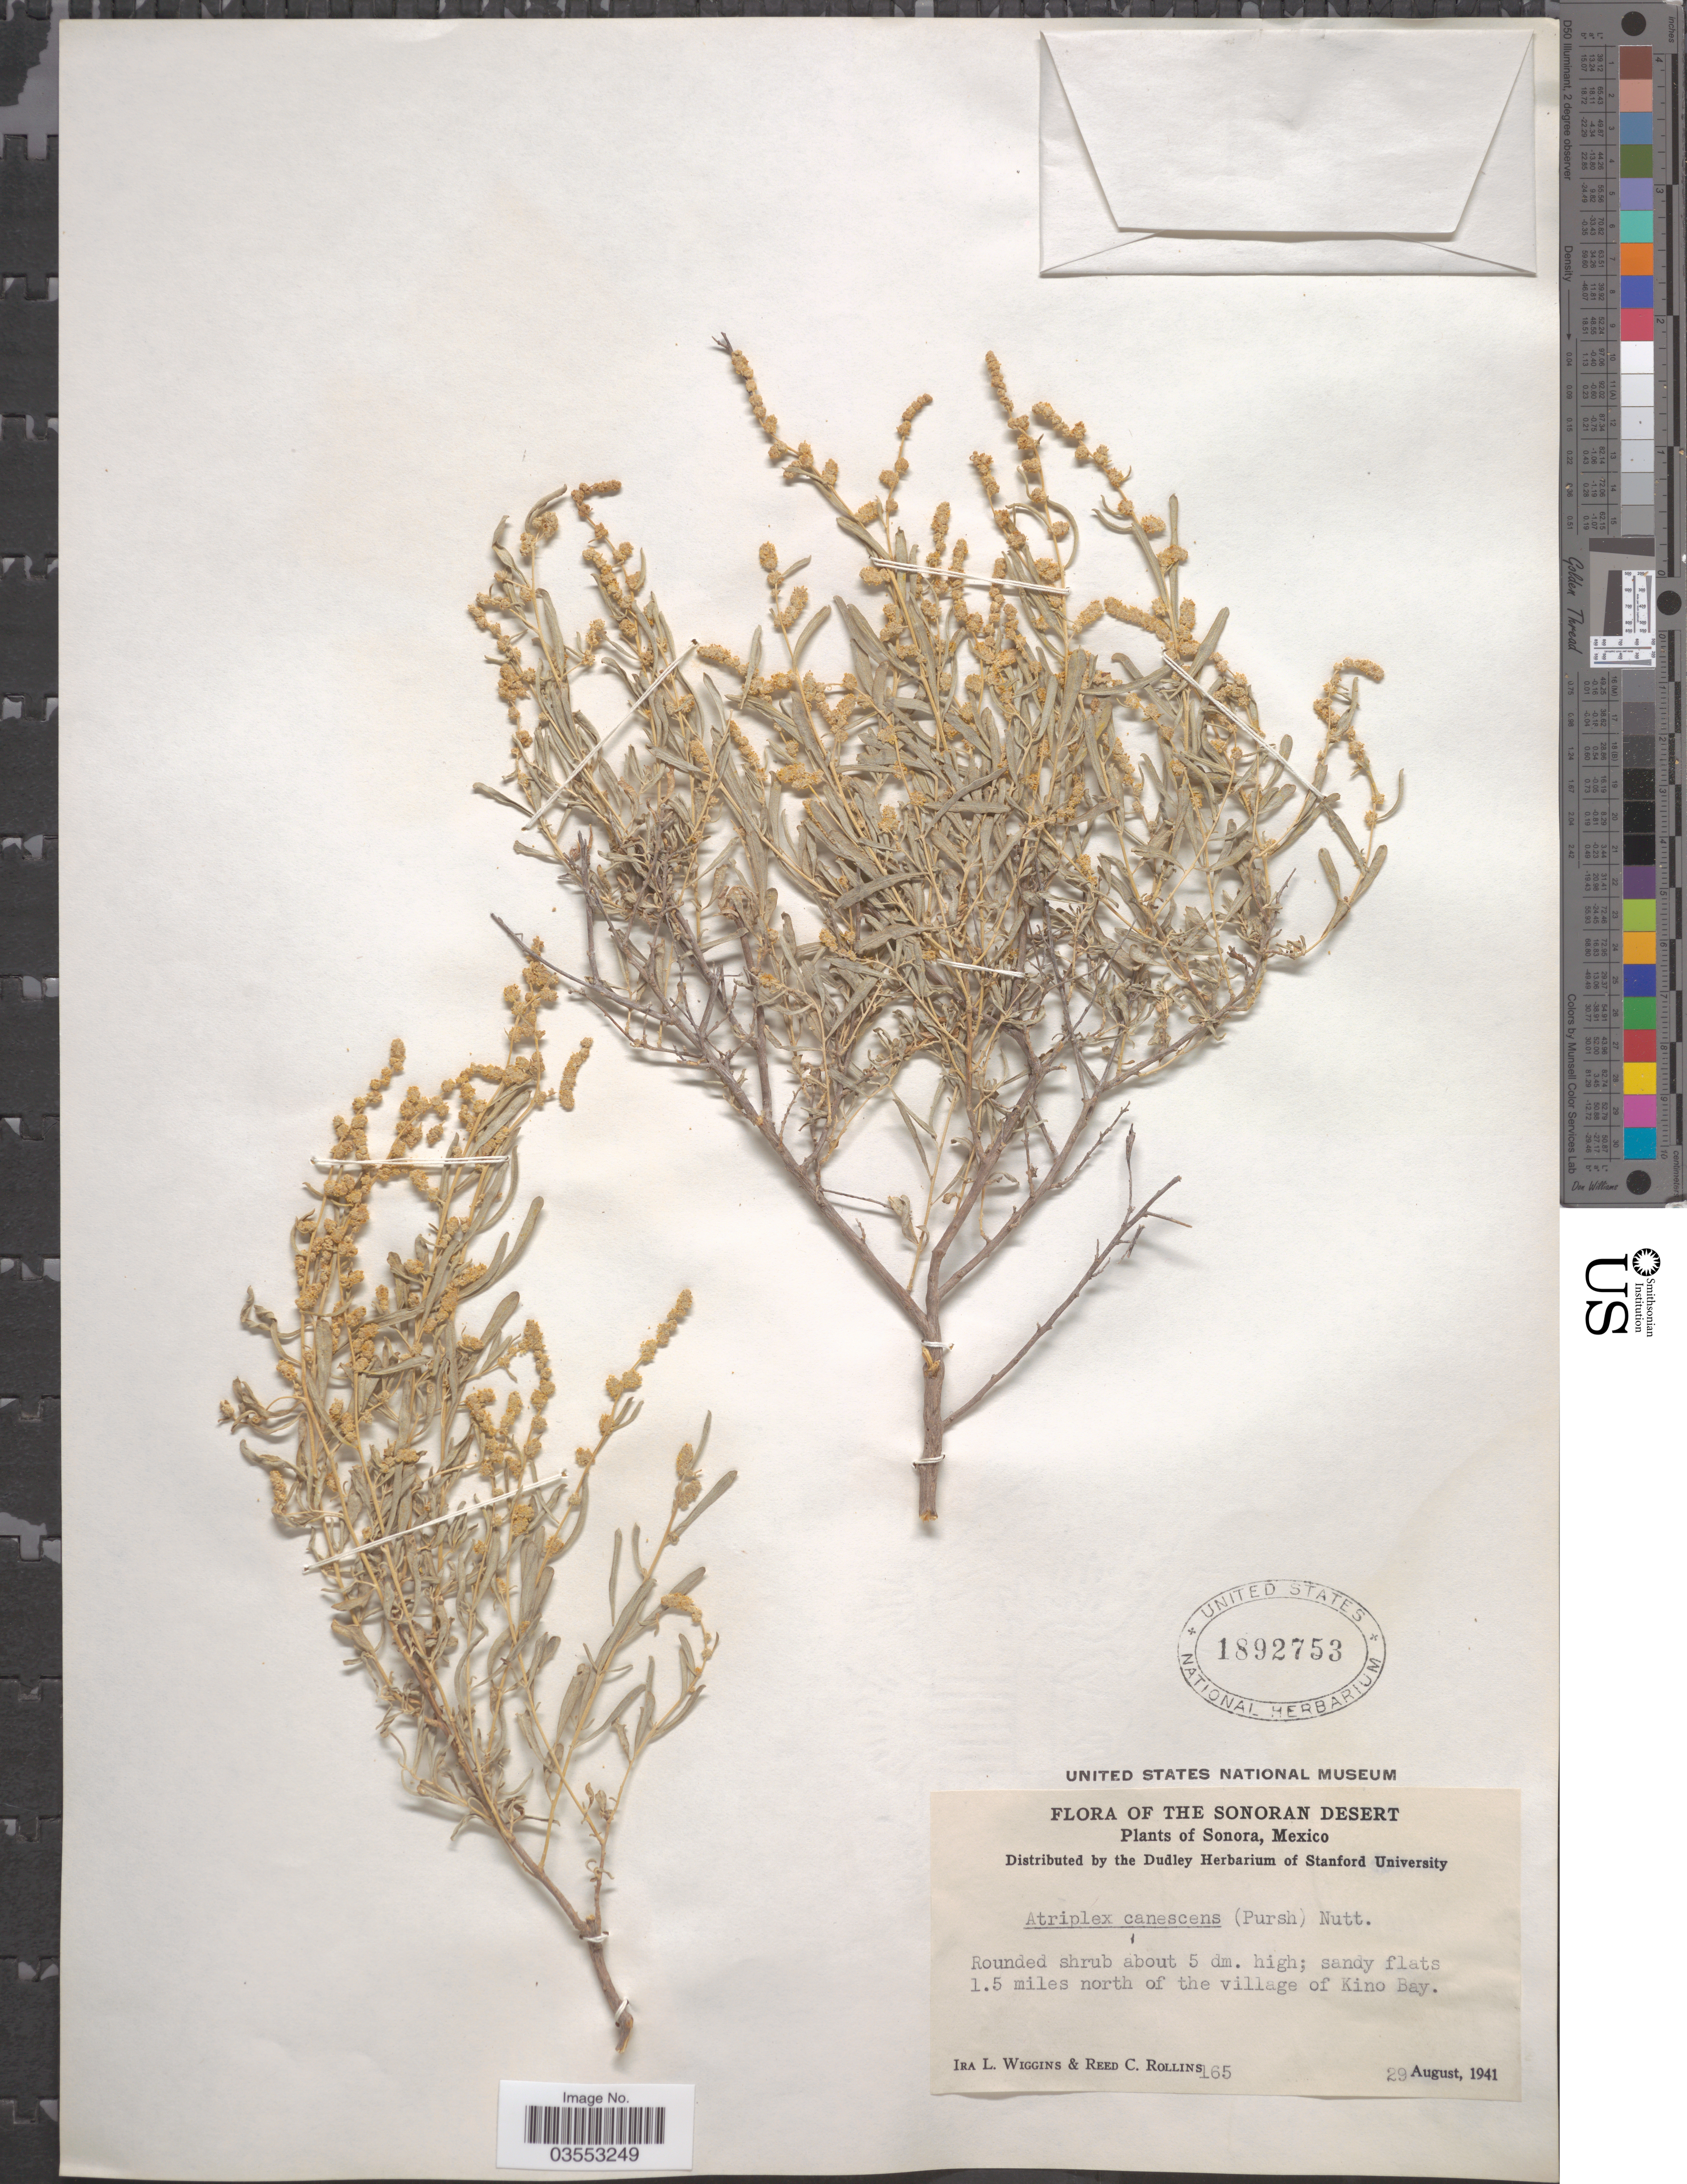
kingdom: Plantae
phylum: Tracheophyta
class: Magnoliopsida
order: Caryophyllales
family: Amaranthaceae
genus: Atriplex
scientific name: Atriplex canescens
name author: (Pursh) Nutt.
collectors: I. L. Wiggins & R. C. Rollins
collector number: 165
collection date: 1941-08-29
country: Mexico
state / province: Sonora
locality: The Sonoran Desert. sandy flats 1.5 miles north of the village of Kino Bay.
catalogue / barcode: US 1892753